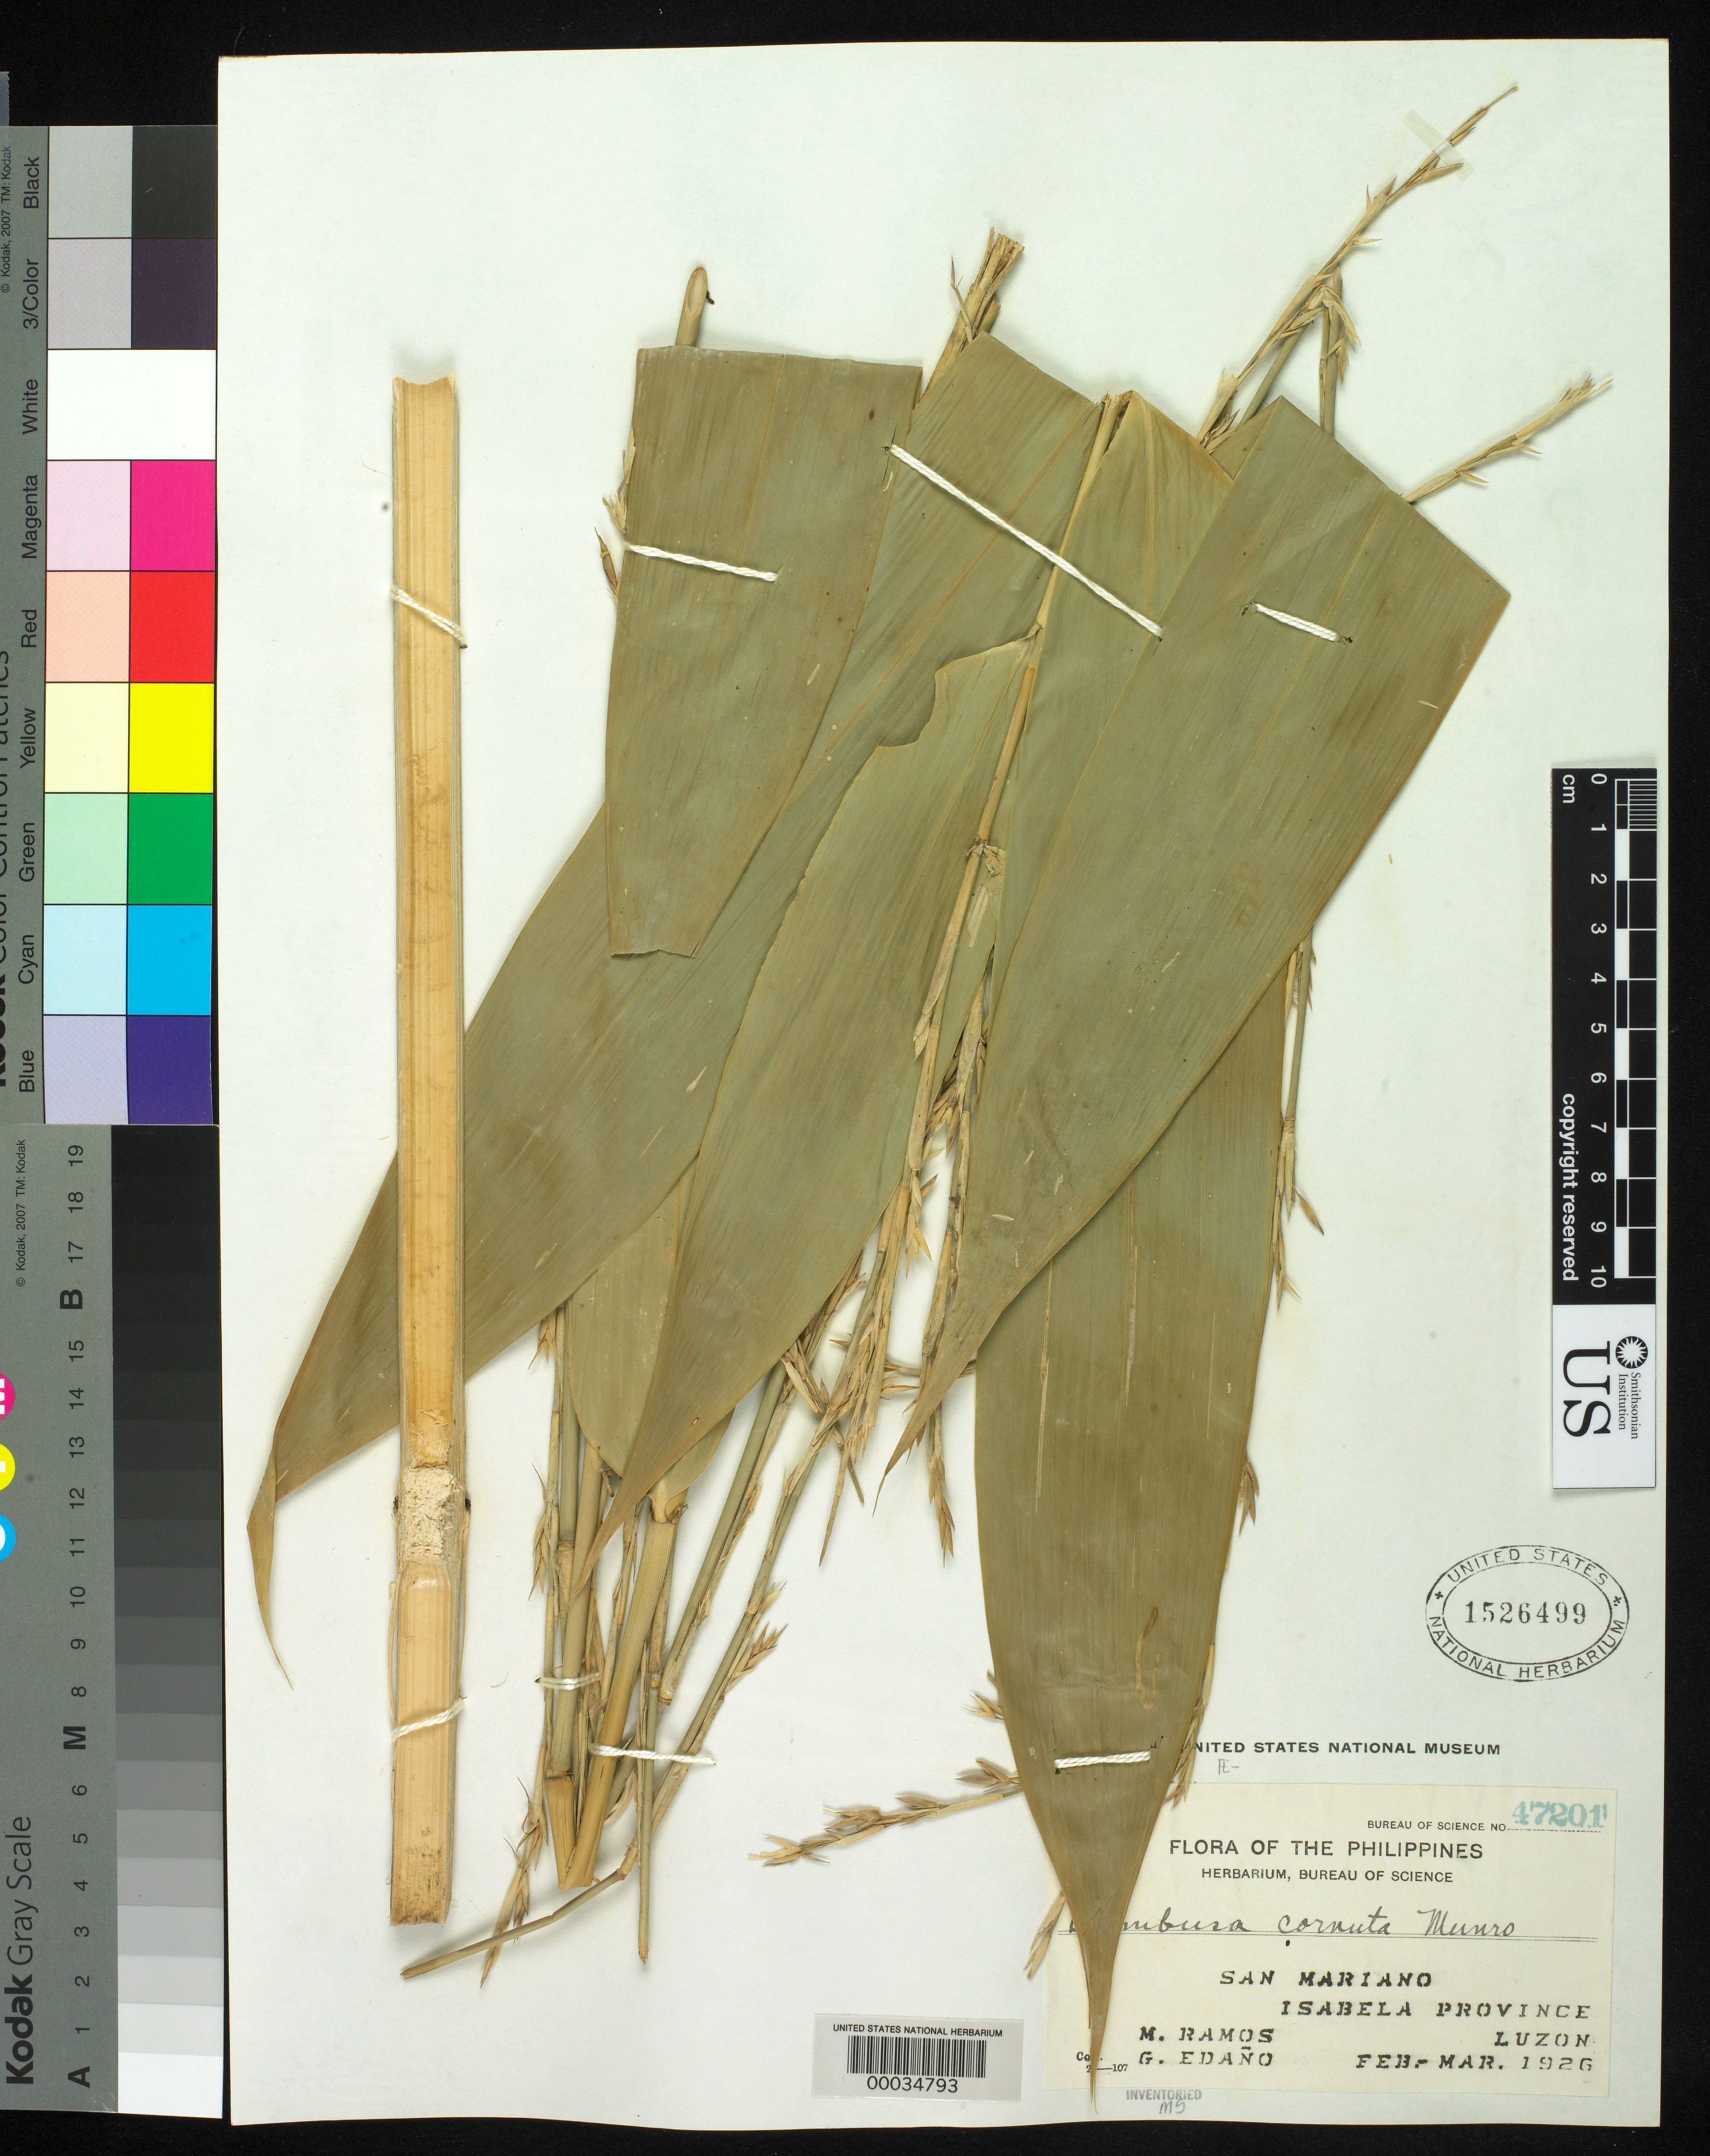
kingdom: Plantae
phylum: Tracheophyta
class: Liliopsida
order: Poales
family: Poaceae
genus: Fimbribambusa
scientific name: Fimbribambusa horsfieldii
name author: (Munro) Widjaja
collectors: M. Ramos & G. E. Edaño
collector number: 47201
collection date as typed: Feb 1926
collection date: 1926-02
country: Philippines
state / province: Cagayan Valley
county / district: Isabela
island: Luzon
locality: San mariano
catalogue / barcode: US 1526499